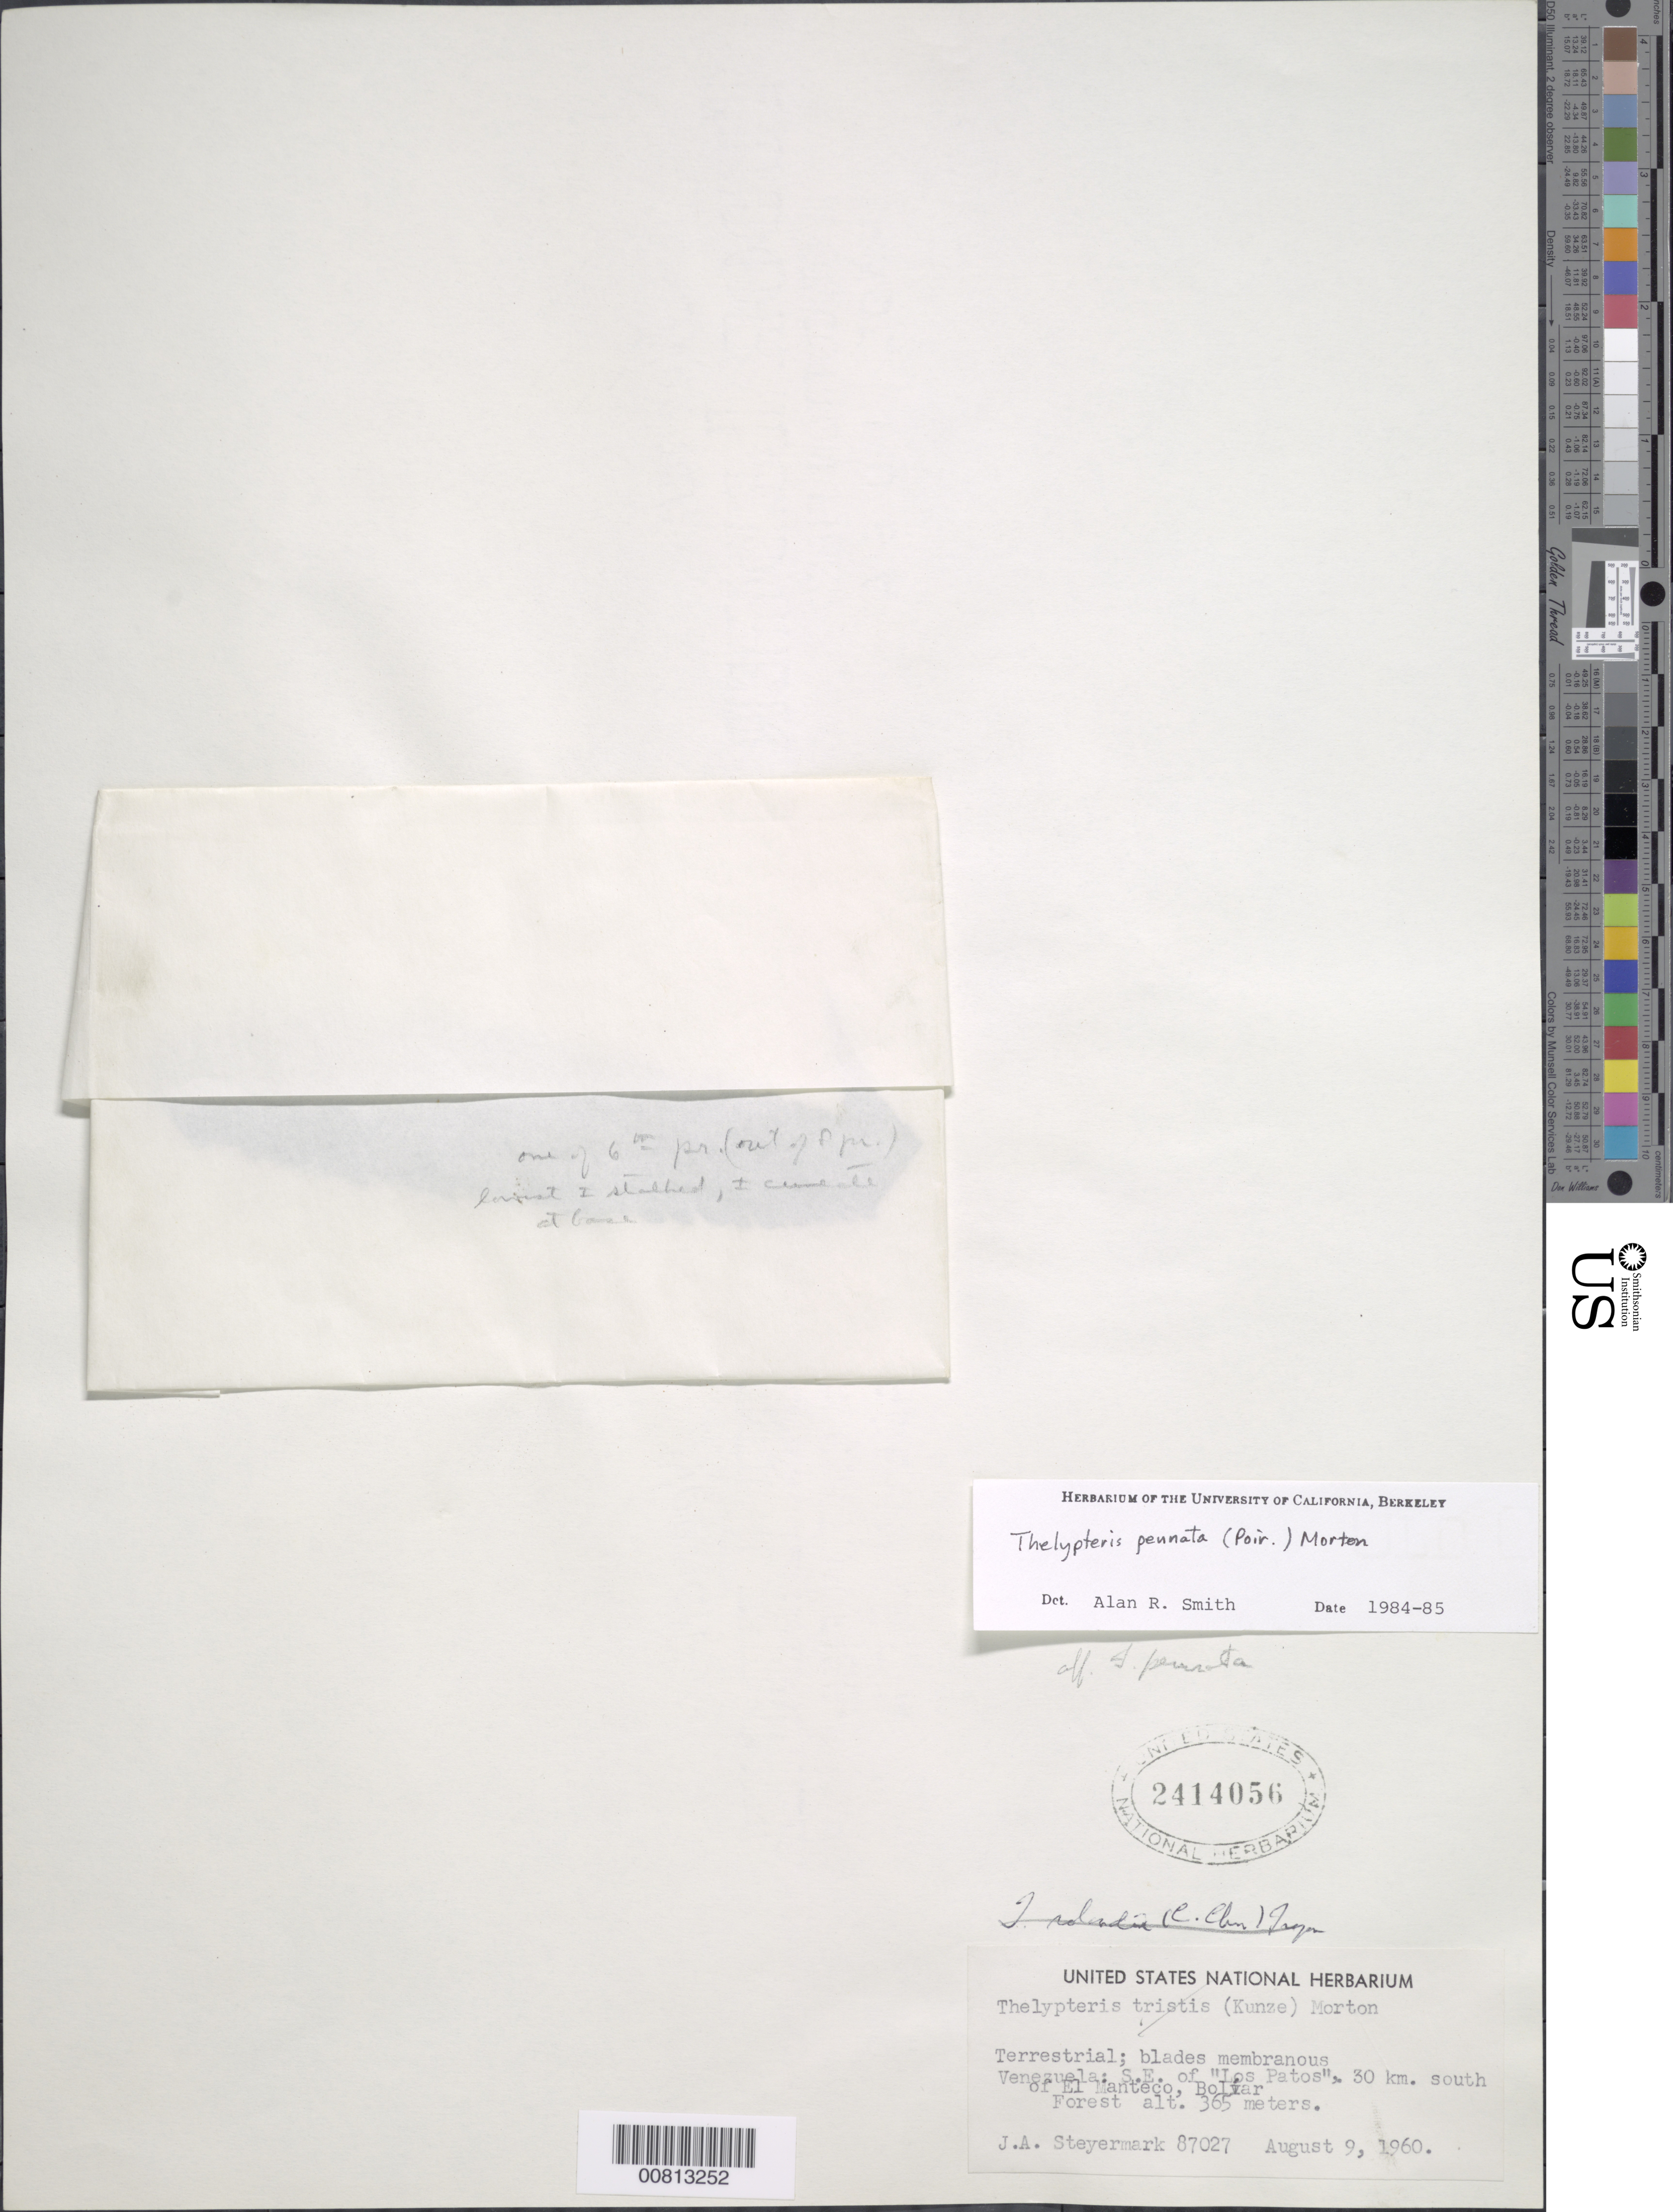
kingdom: Plantae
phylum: Tracheophyta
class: Polypodiopsida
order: Polypodiales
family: Thelypteridaceae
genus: Goniopteris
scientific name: Goniopteris pennata (Poir.) comb. nov., ined 2015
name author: (Poir.)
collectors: J. Steyermark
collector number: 87027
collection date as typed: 9-Aug-60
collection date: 1960-08-09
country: Venezuela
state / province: Bolívar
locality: Los Patos, 3-4 km SE of, N of Río Hacha and N of Río Supamo, 30 km S of El Manteco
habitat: Forest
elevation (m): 366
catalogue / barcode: US 2414056